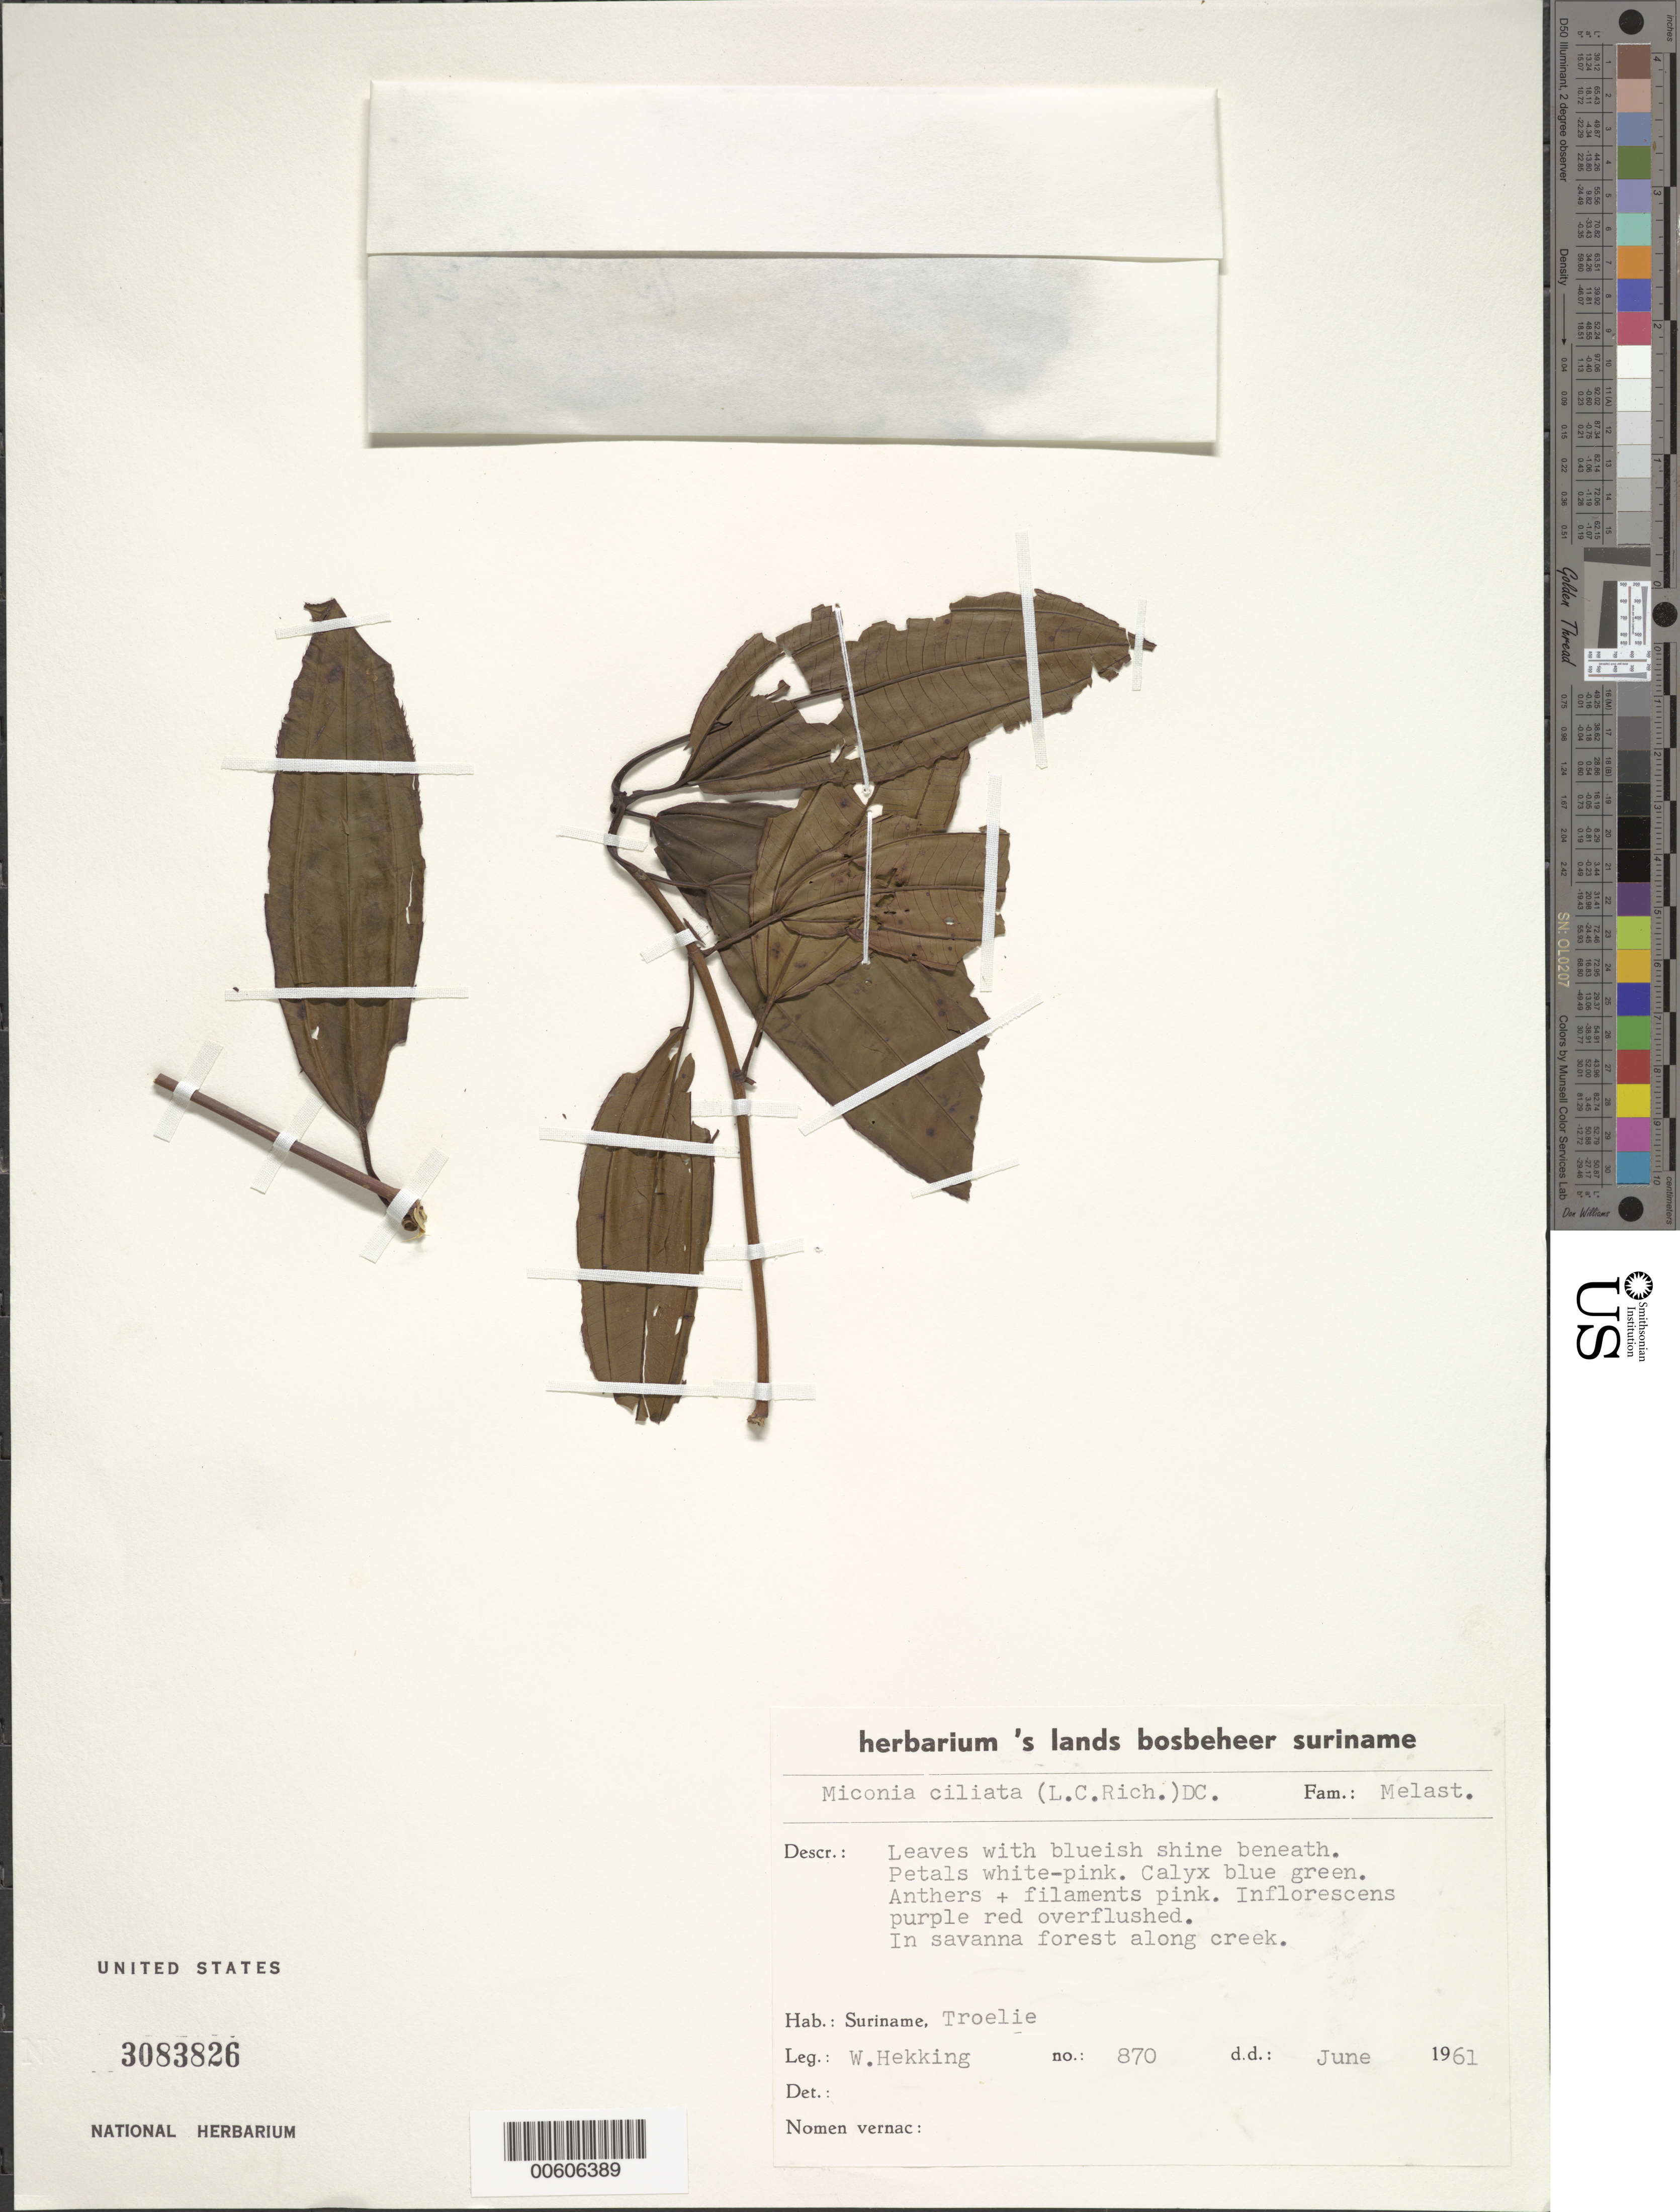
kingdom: Plantae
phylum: Tracheophyta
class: Magnoliopsida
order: Myrtales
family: Melastomataceae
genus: Miconia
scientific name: Miconia ciliata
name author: (Rich.) DC.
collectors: W. H. A. Hekking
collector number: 870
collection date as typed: Jun-61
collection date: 1961-06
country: Suriname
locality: Troelie, near Zanderj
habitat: Savanna forest along creek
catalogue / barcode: US 3083826